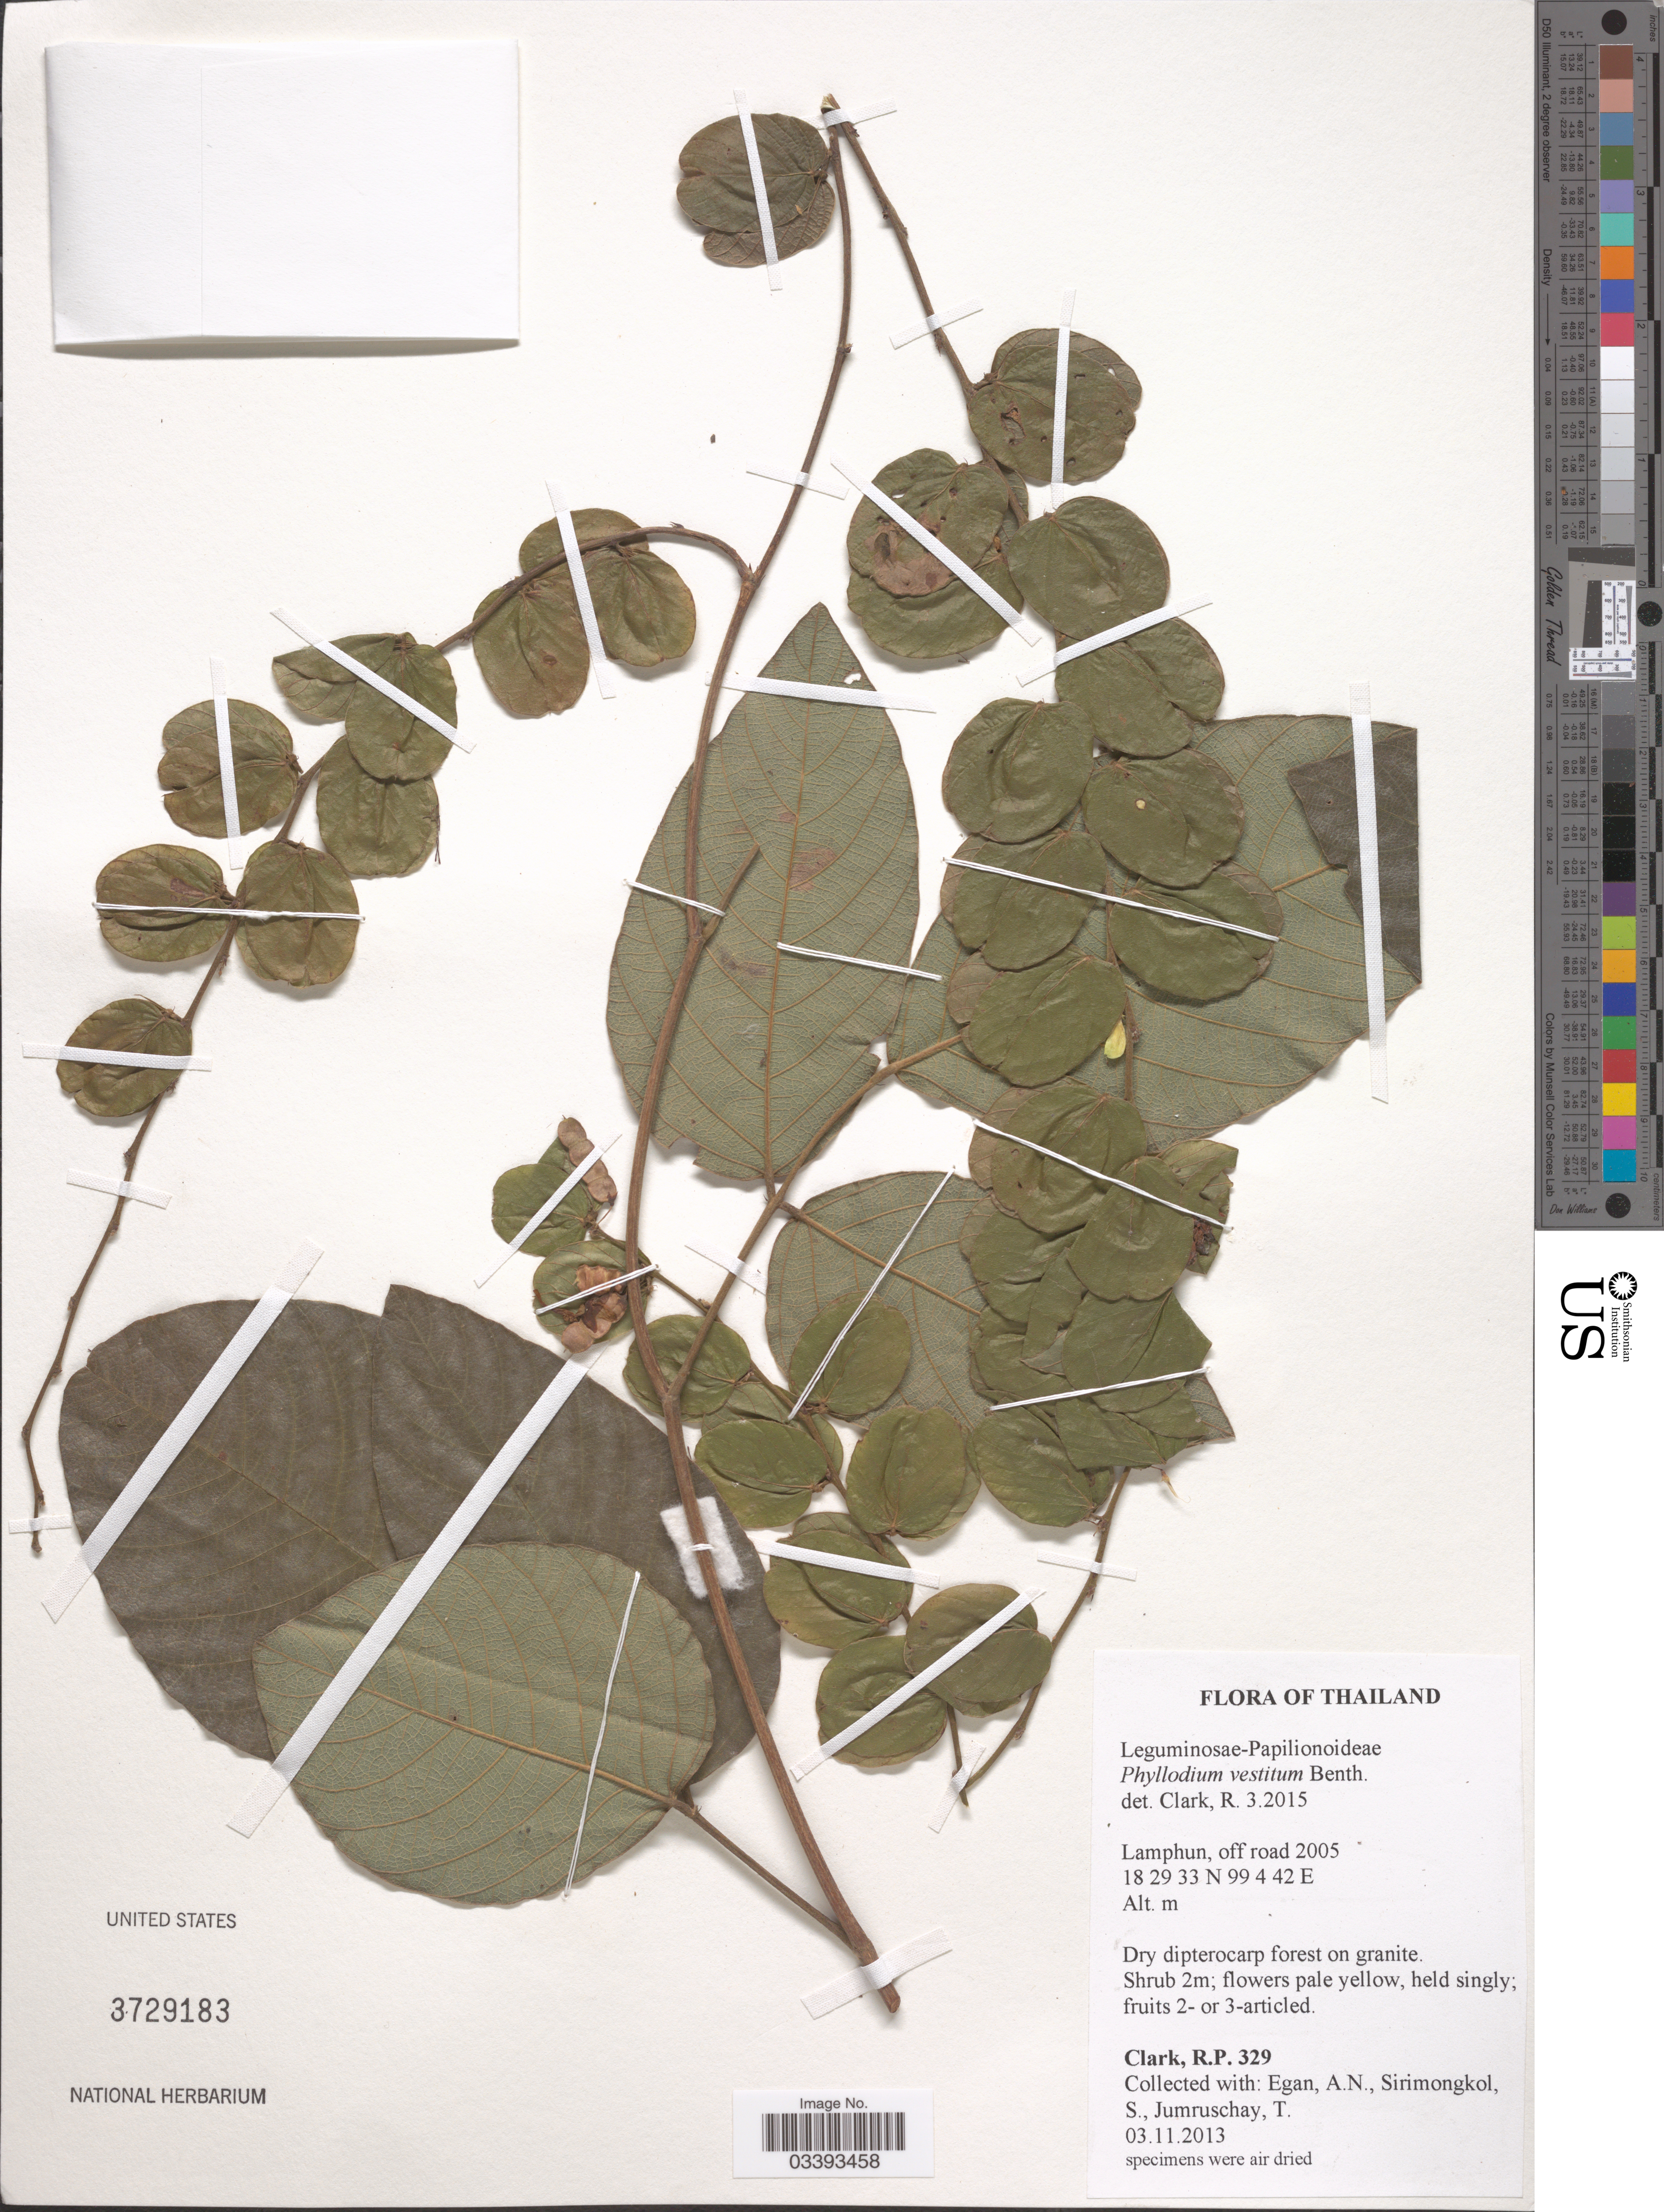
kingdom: Plantae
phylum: Tracheophyta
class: Magnoliopsida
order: Fabales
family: Fabaceae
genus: Phyllodium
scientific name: Phyllodium vestitum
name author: Benth.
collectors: R. P. Clark, A. N. Egan, S. Sirimongkol & T. Jumruschay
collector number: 329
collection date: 2013-11-03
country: Thailand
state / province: Lamphun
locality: Off road 2005.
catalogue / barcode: US 3729183